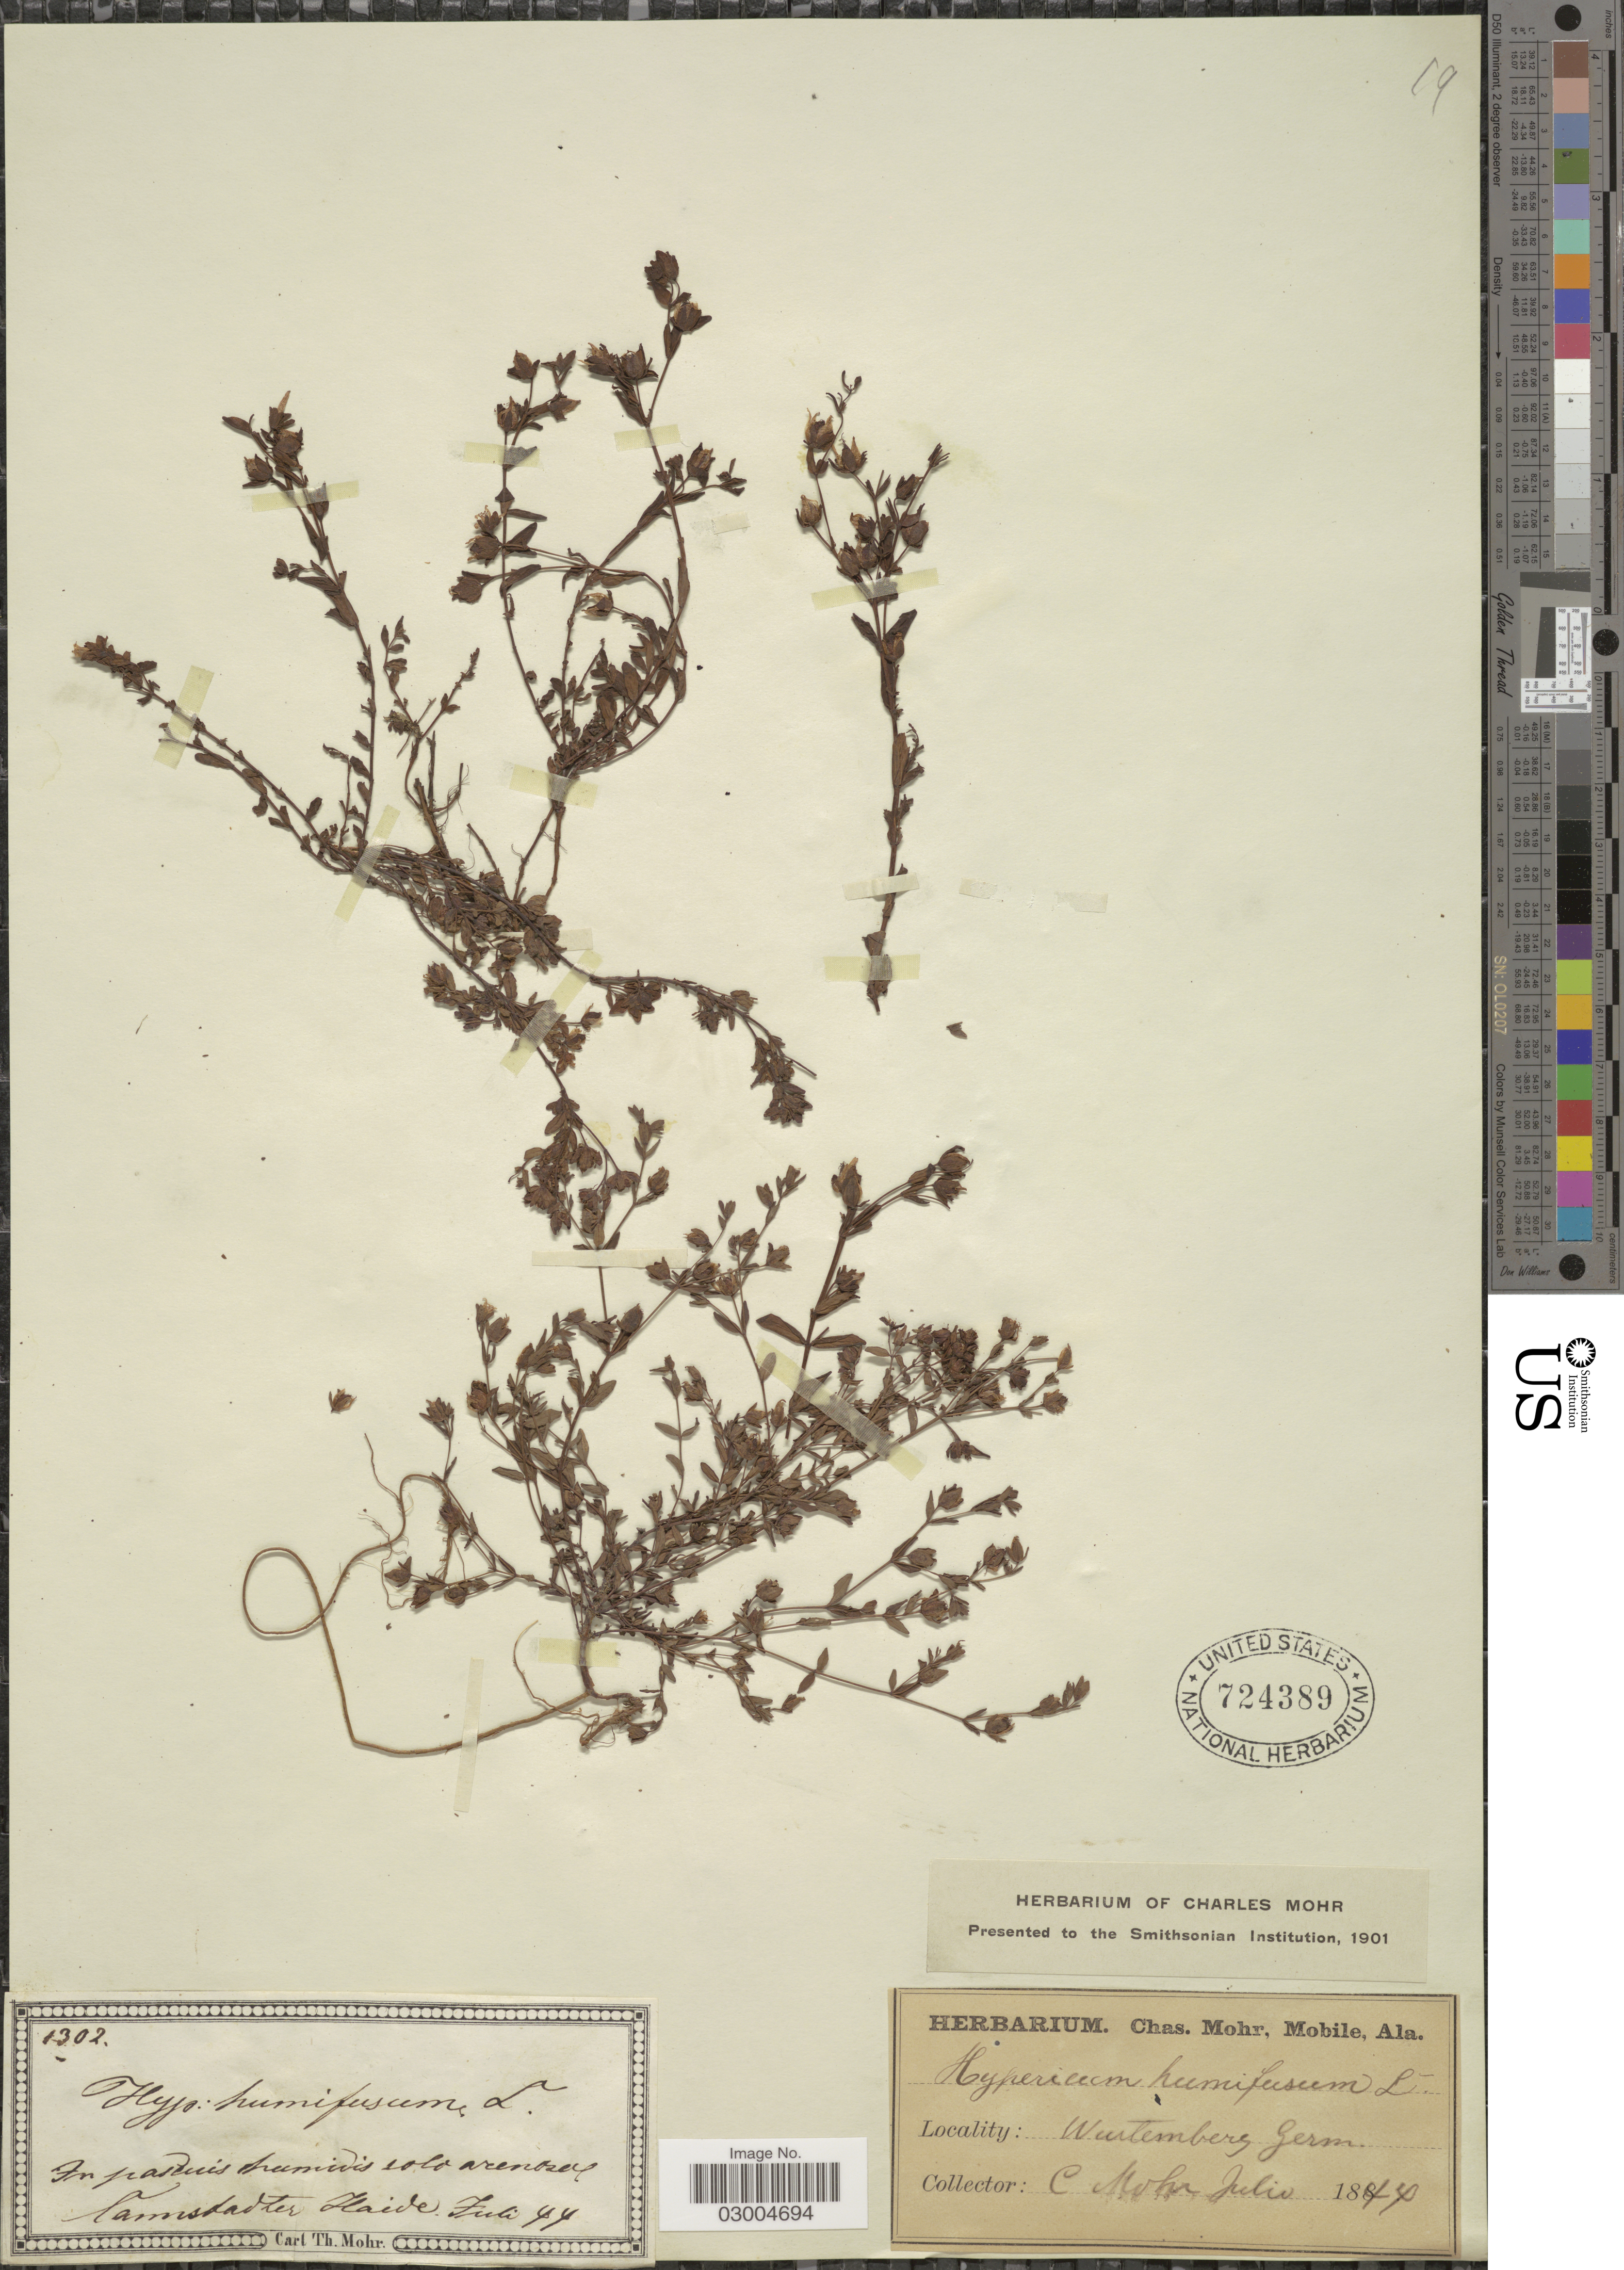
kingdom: Plantae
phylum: Tracheophyta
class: Magnoliopsida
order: Malpighiales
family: Hypericaceae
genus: Hypericum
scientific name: Hypericum humifusum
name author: L.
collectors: Mohr, C. T. (herbarium)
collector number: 1302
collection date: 1844-07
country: Germany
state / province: Baden-Württemberg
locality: Larmsdadter Haide [unsure placement] [interpreted] Wurtemberg.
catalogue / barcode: US 724389